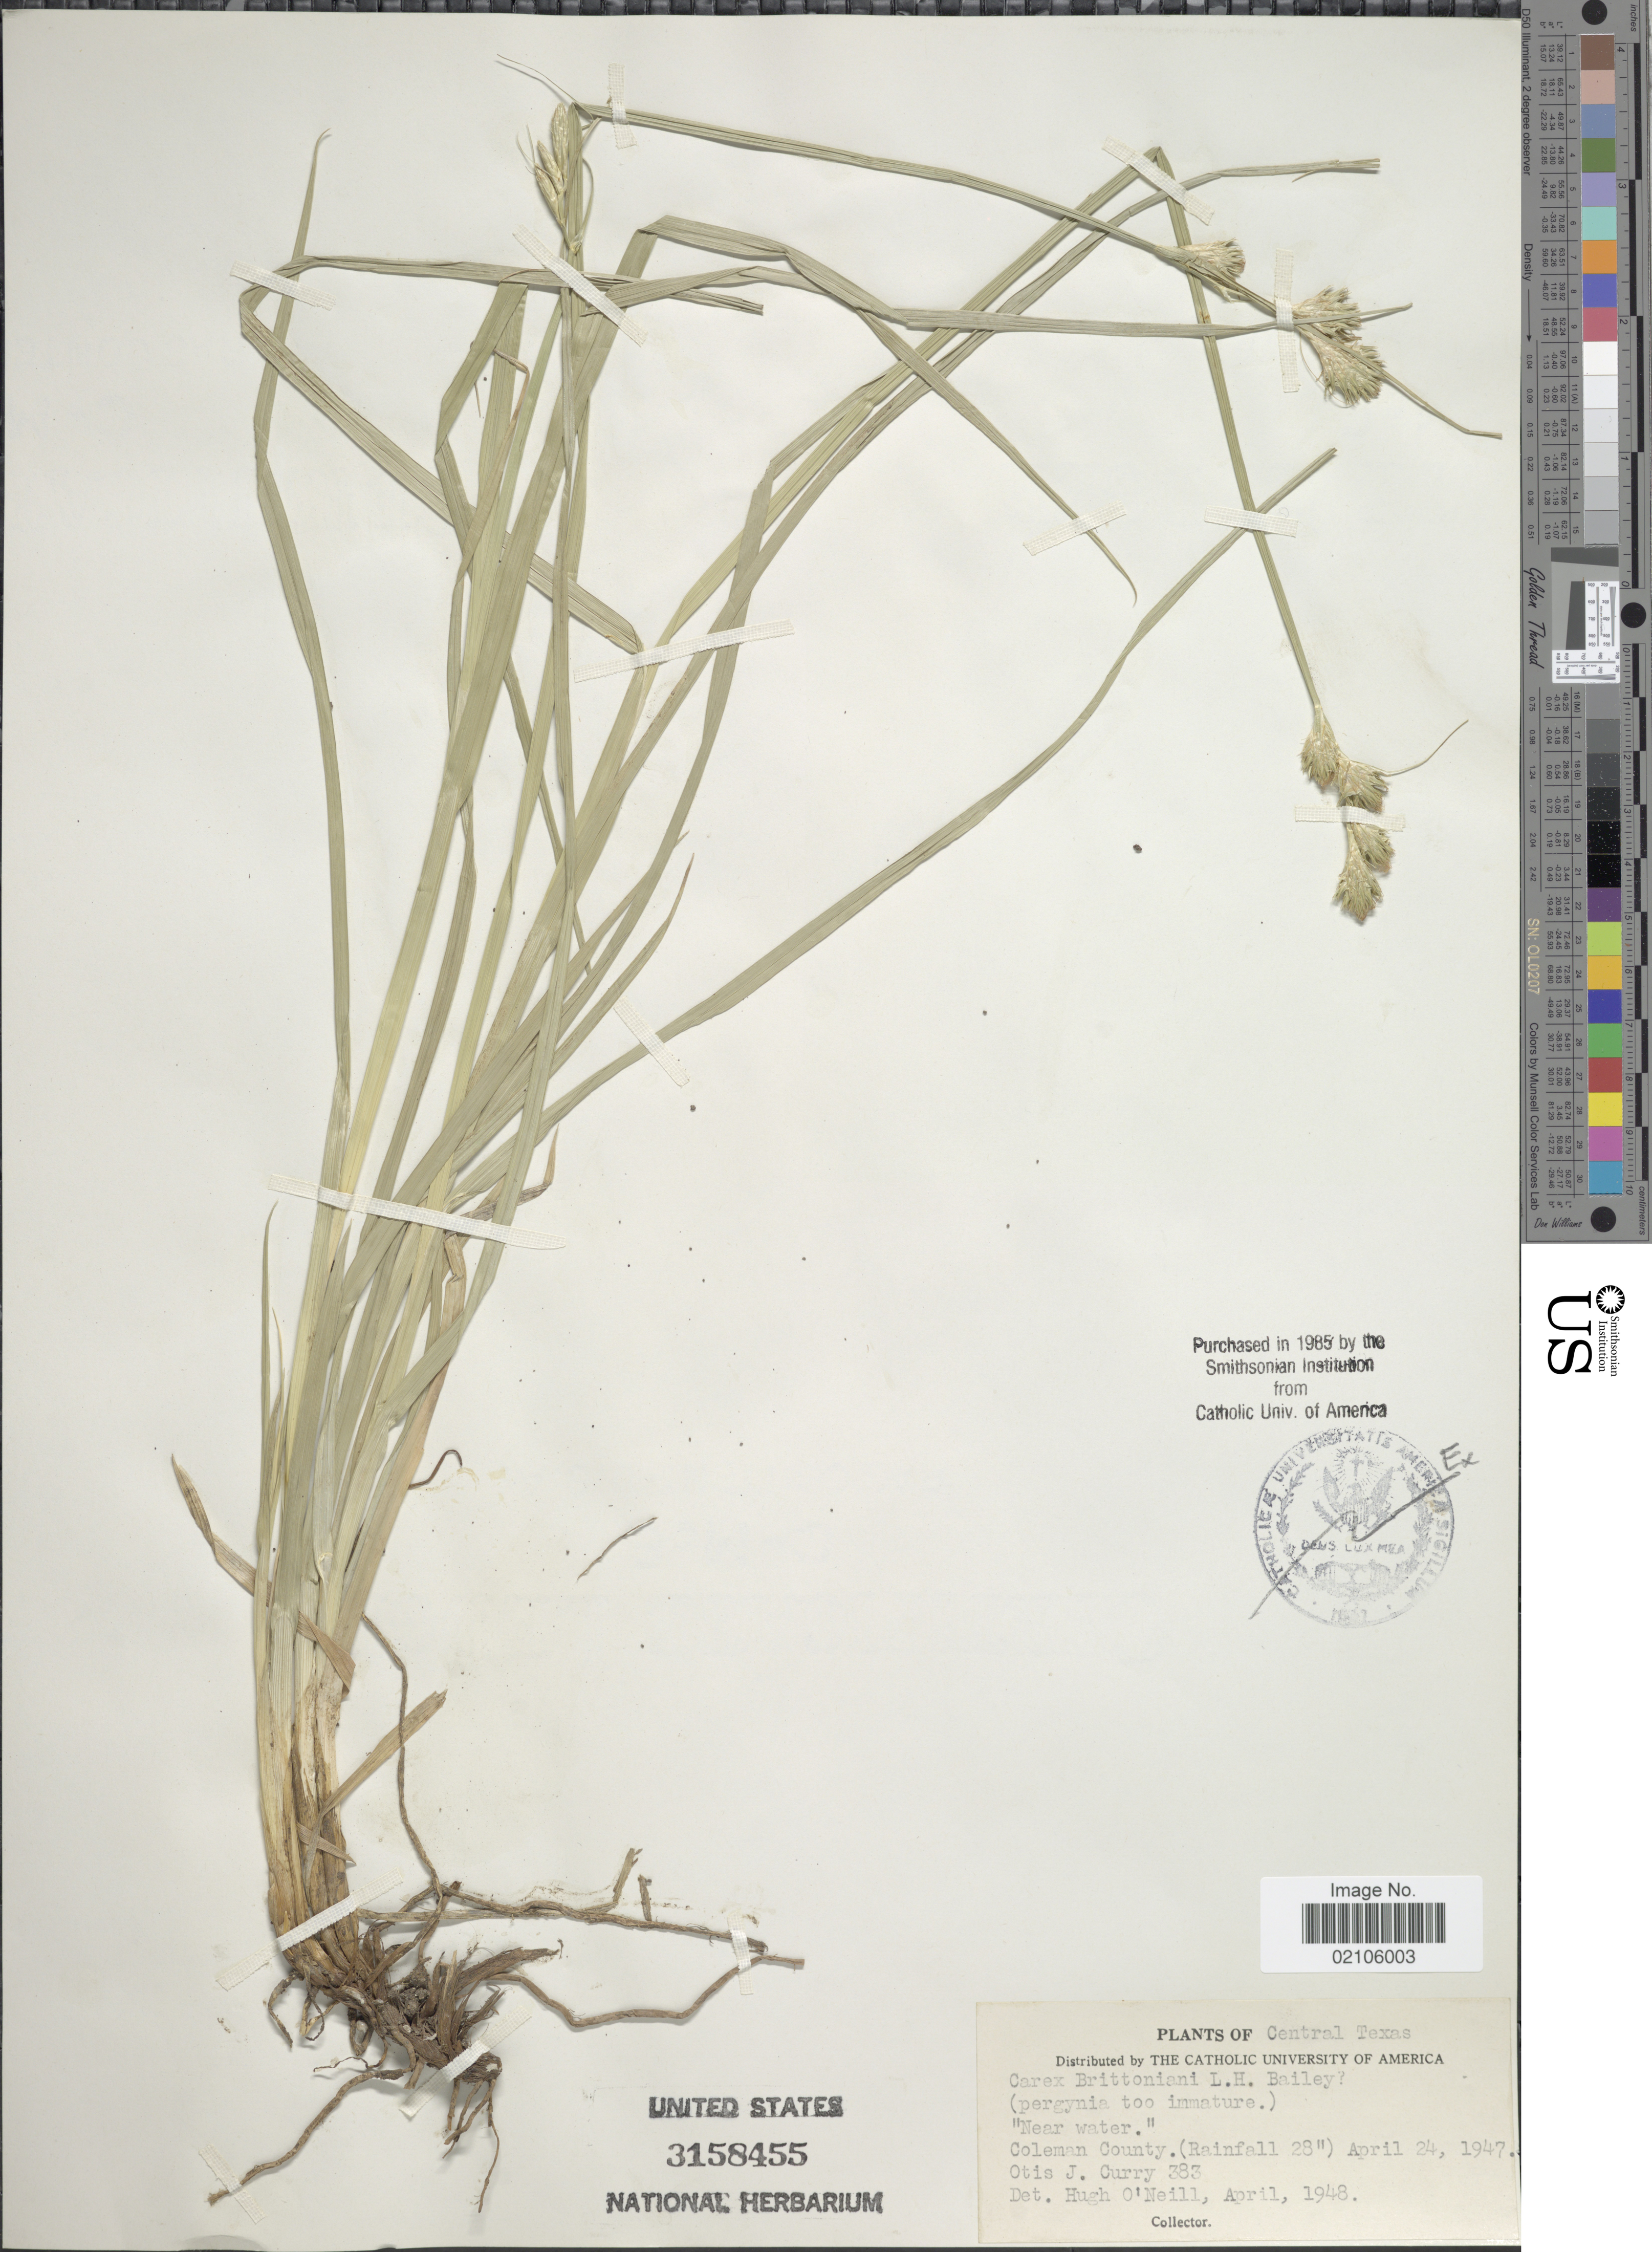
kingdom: Plantae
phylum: Tracheophyta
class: Liliopsida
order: Poales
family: Cyperaceae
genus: Carex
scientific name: Carex tetrastachya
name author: Scheele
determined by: Strong, Mark T., (BOT), Smithsonian Institution - National Museum of Natural History (UNITED STATES)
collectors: O. Curry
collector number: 383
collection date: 1947-04-24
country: United States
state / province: Texas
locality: Central Texas, 'Near water', Coleman County. (Rainfall 28')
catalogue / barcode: US 3158455